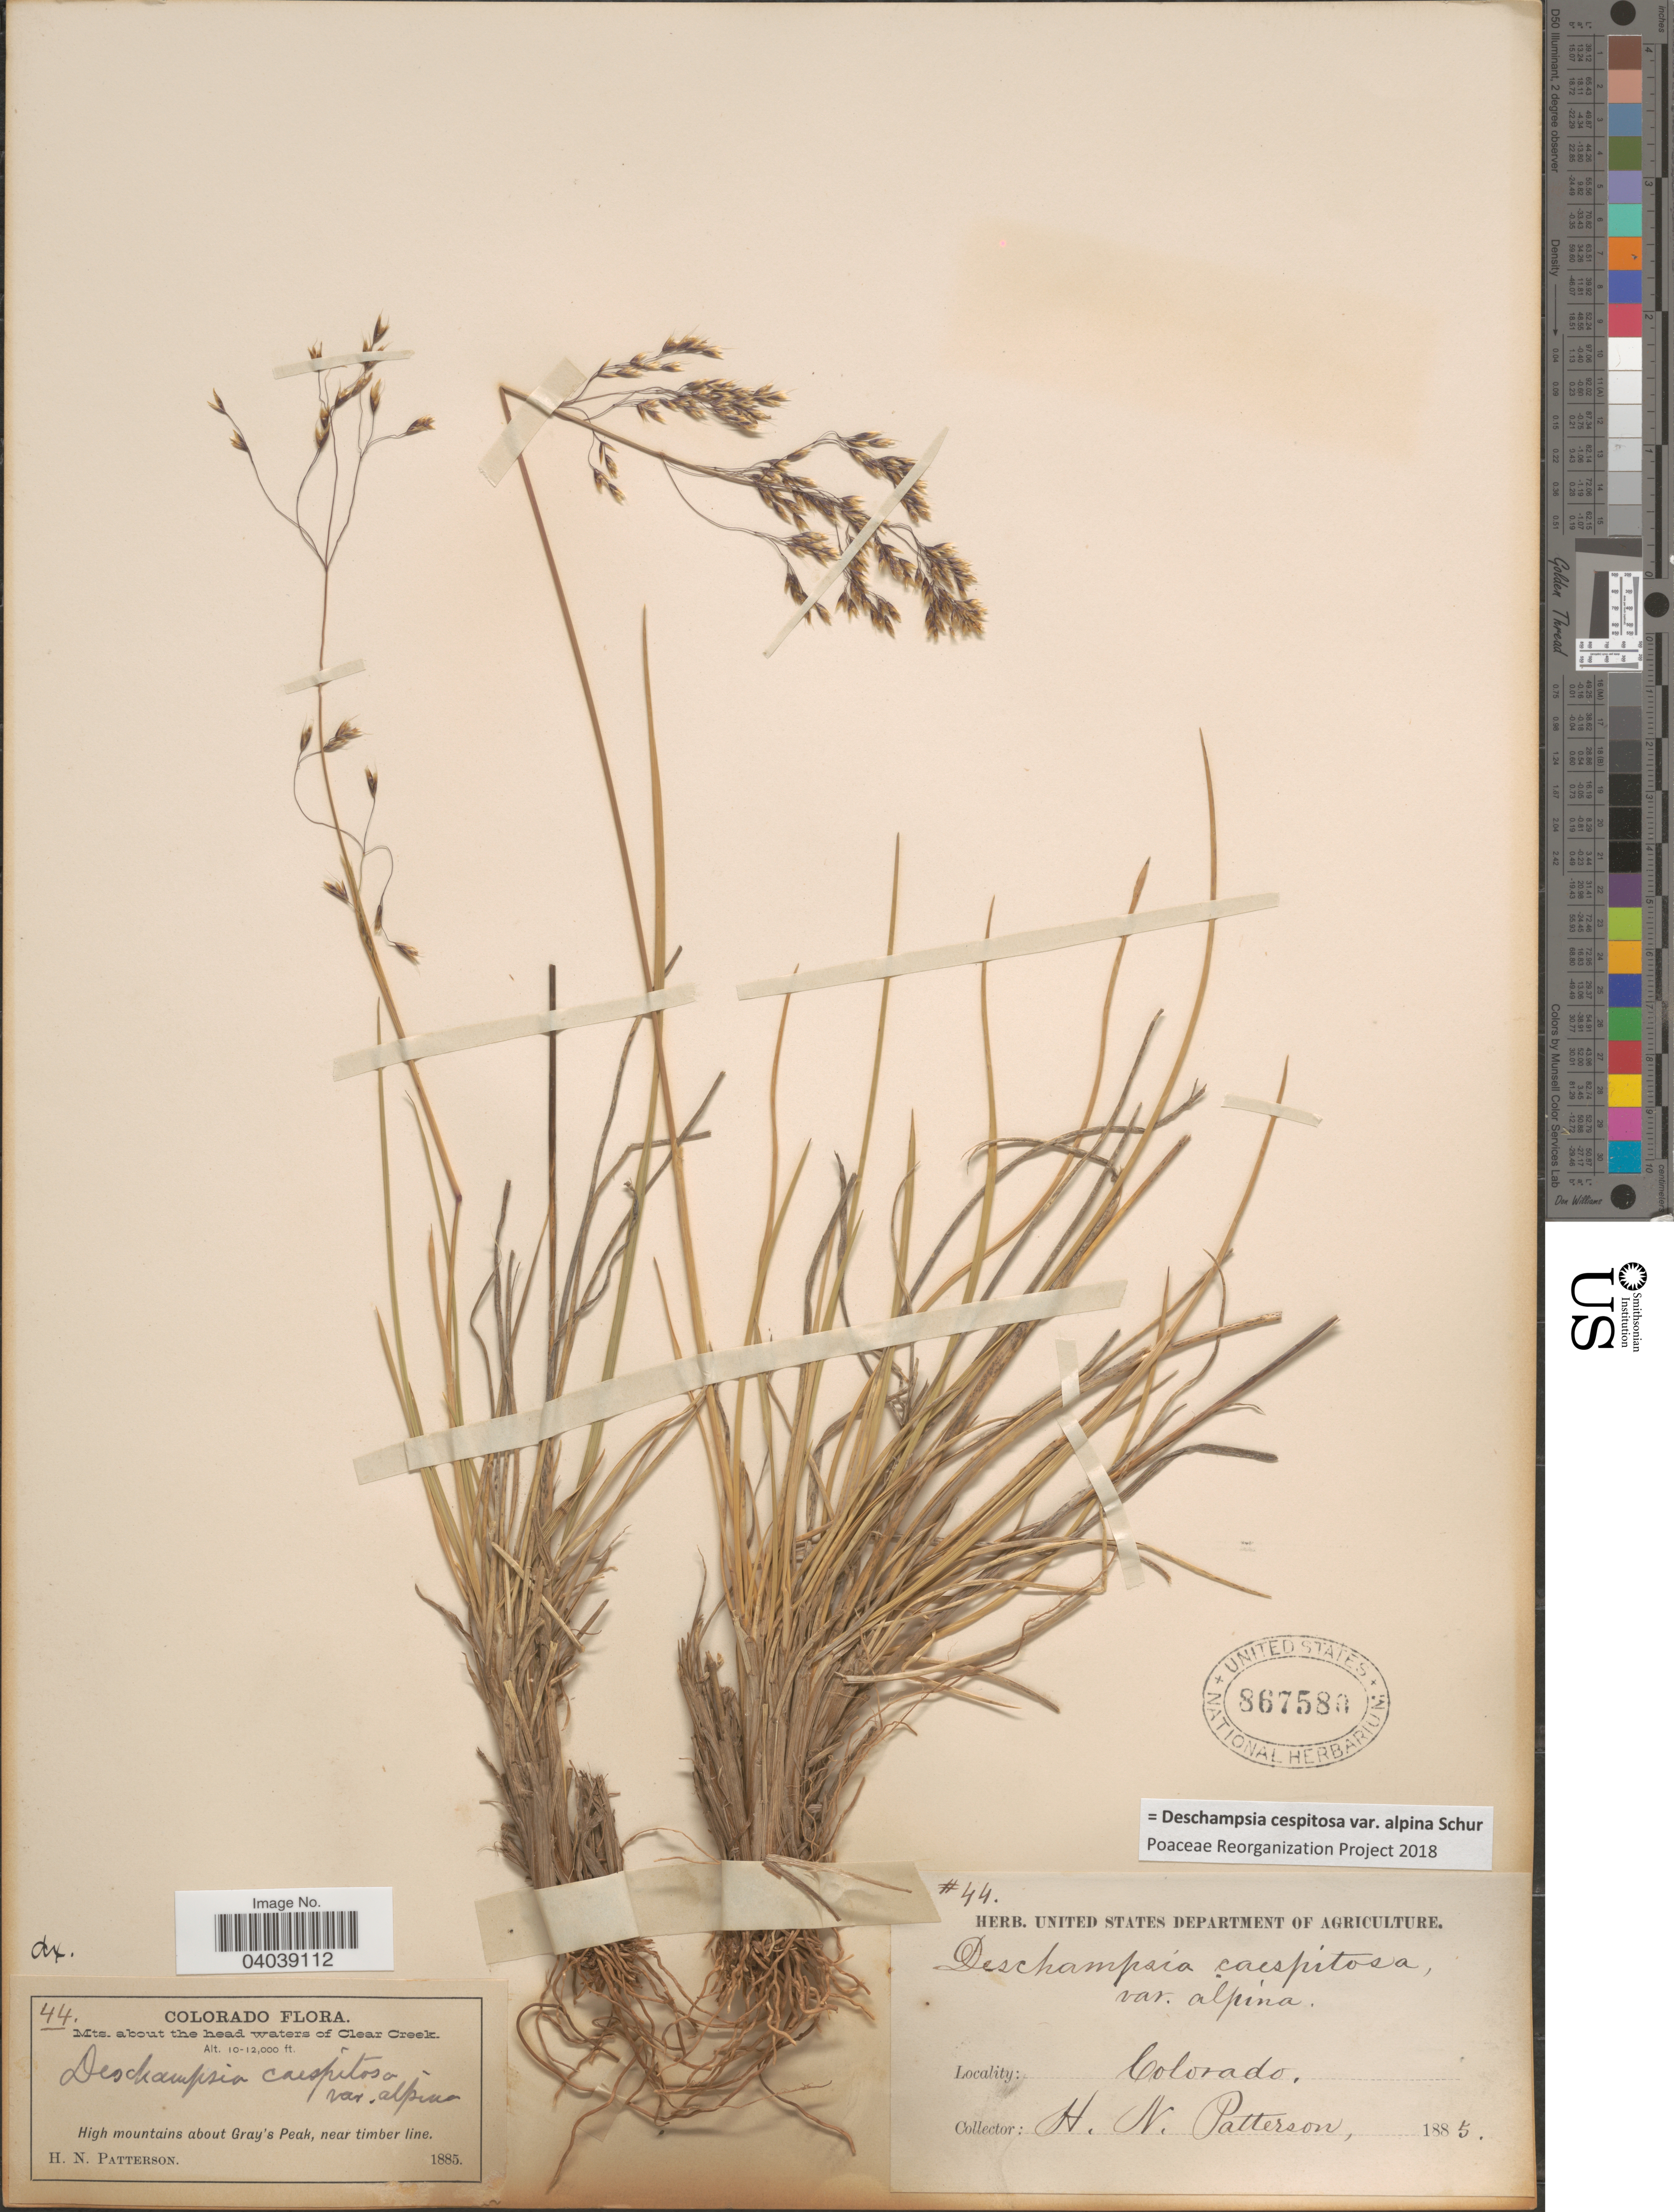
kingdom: Plantae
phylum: Tracheophyta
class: Liliopsida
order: Poales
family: Poaceae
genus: Deschampsia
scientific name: Deschampsia cespitosa var. alpina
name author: Vasey ex W.J. Beal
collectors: H. N. Patterson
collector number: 44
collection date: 1885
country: United States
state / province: Colorado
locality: Mts. about the head waters of Clear Creek. High mountains about Gray's Peak, near timber line.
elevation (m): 3048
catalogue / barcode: US 867580